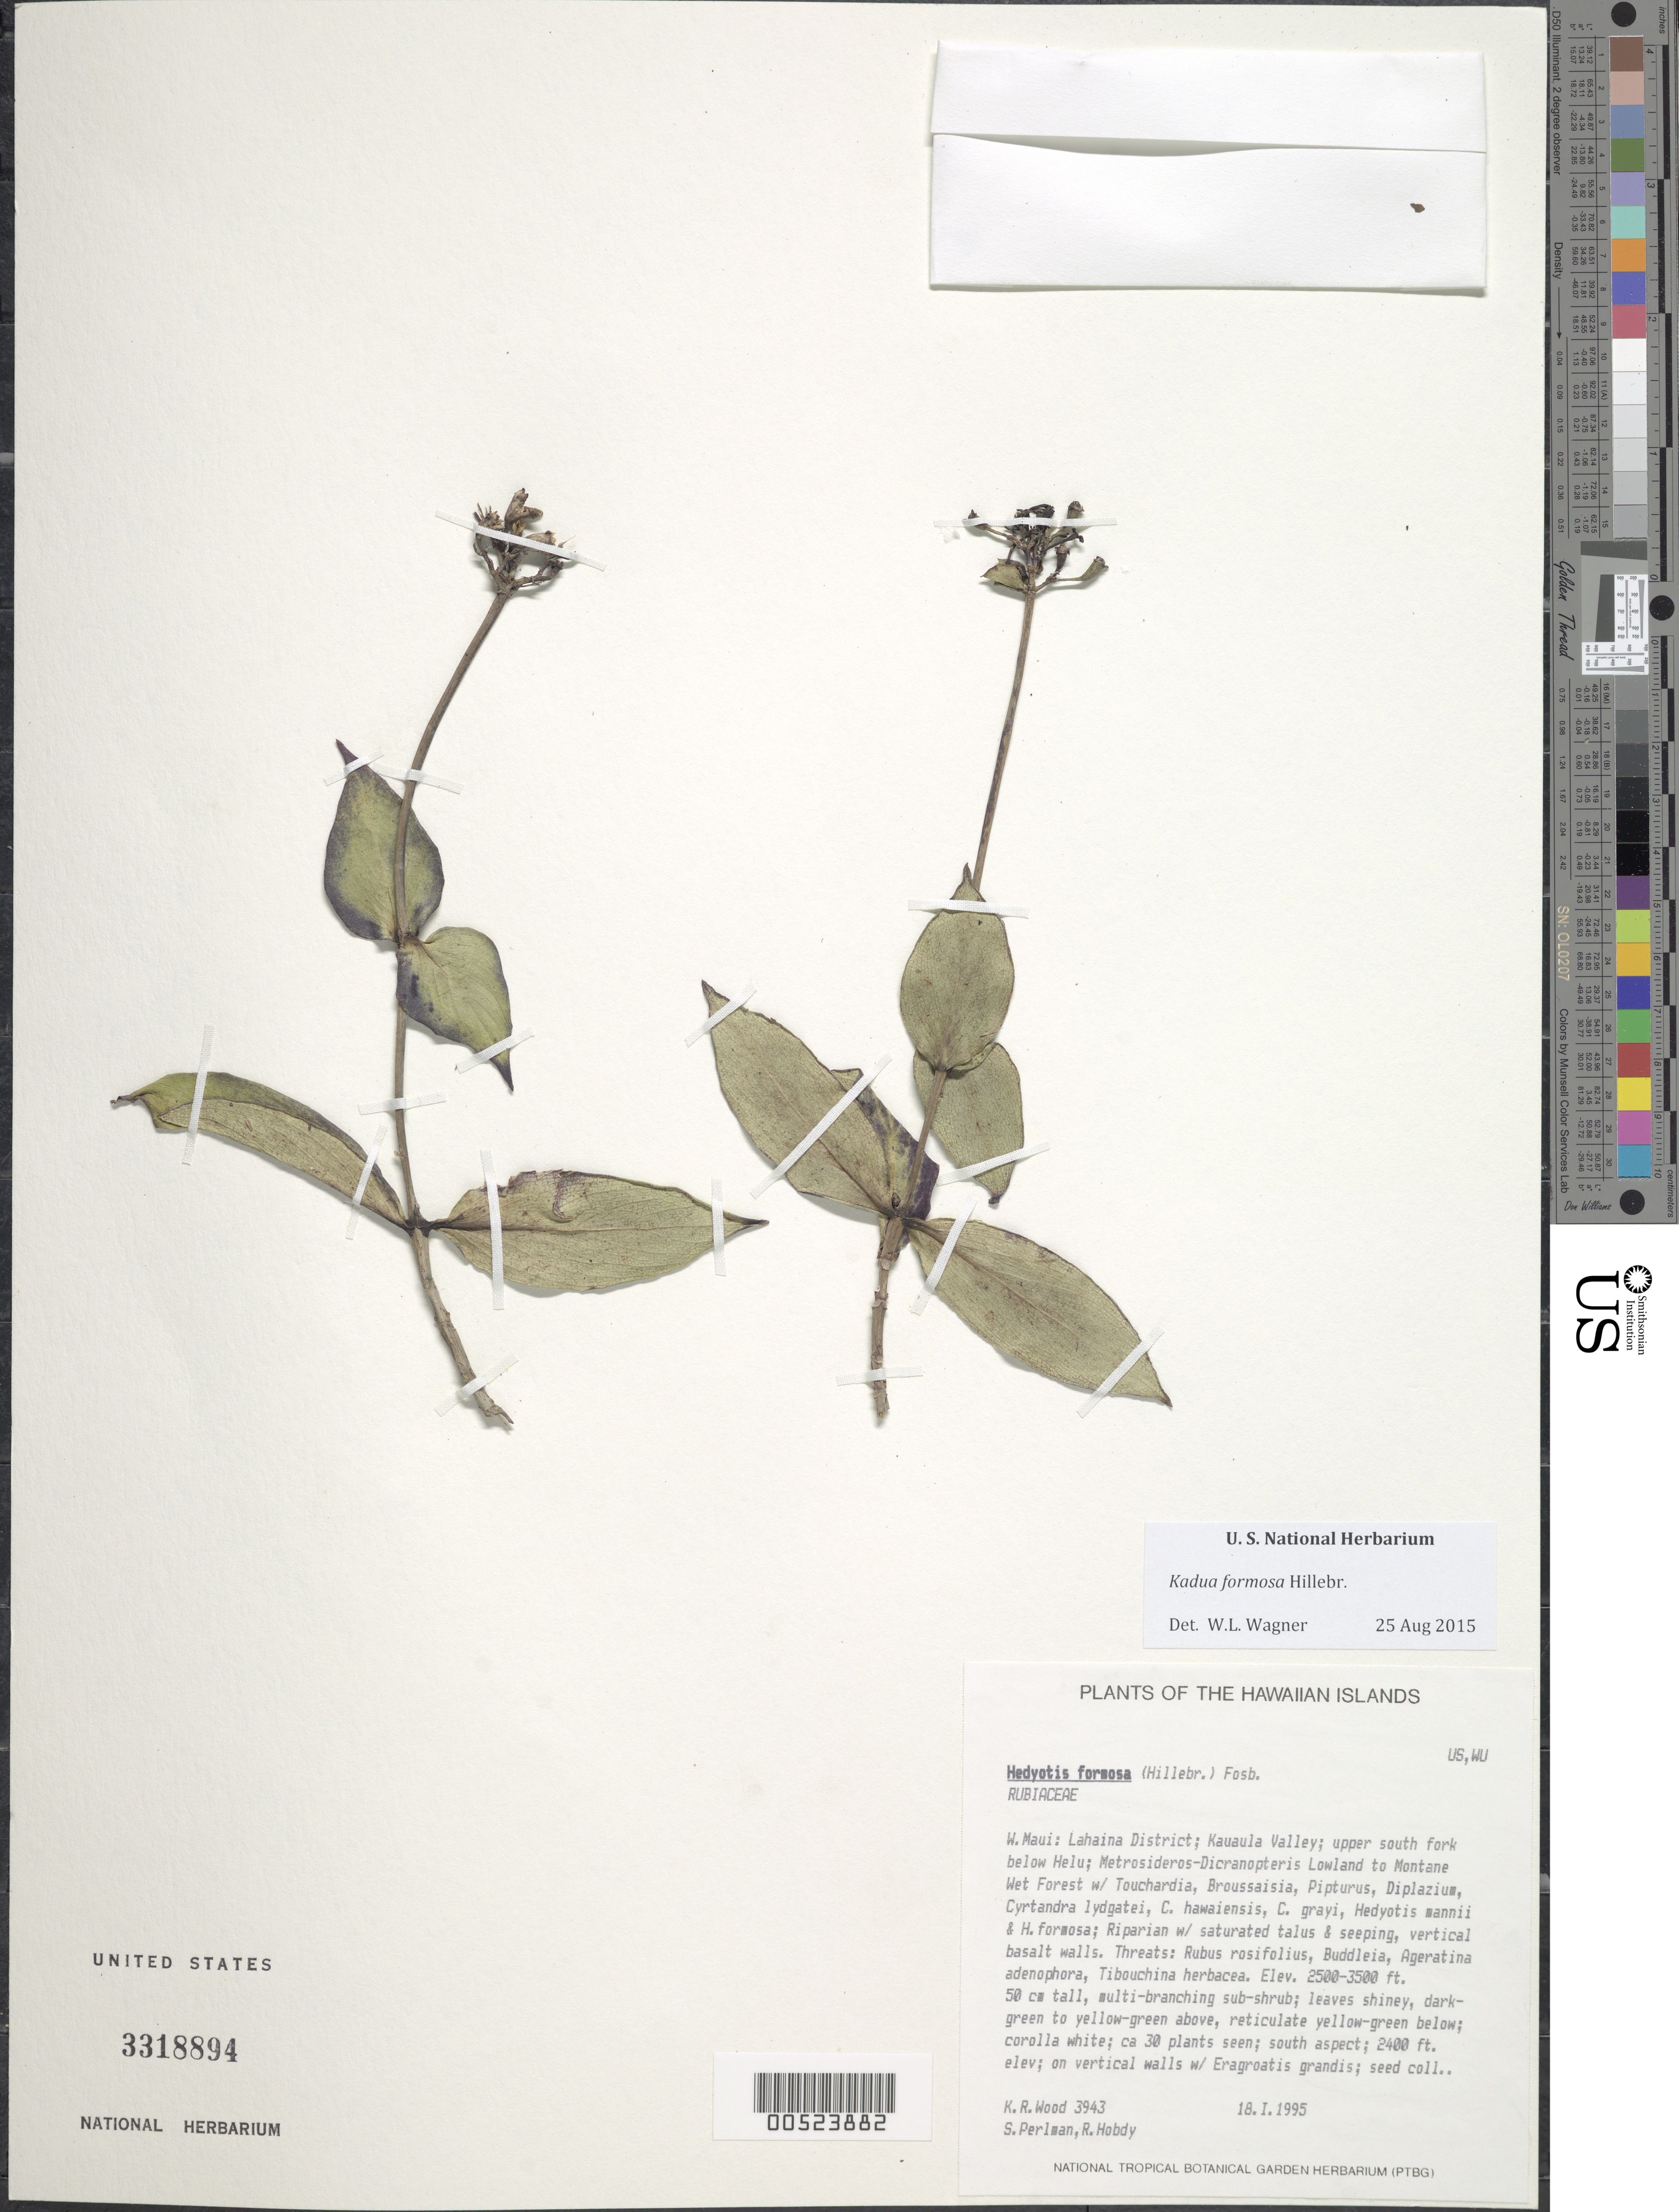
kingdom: Plantae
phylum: Tracheophyta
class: Magnoliopsida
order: Gentianales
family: Rubiaceae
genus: Kadua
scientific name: Kadua formosa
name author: Hillebr.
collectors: K. R. Wood, S. P. Perlman & R. Hobdy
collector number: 3943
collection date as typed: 18 Jan 1995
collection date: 1995-01-18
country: United States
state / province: Hawaii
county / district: Maui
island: Maui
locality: W Maui, Lahaina Dist, Kauaula Valley, upper S fork below Helu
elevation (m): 762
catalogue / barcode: US 3318894